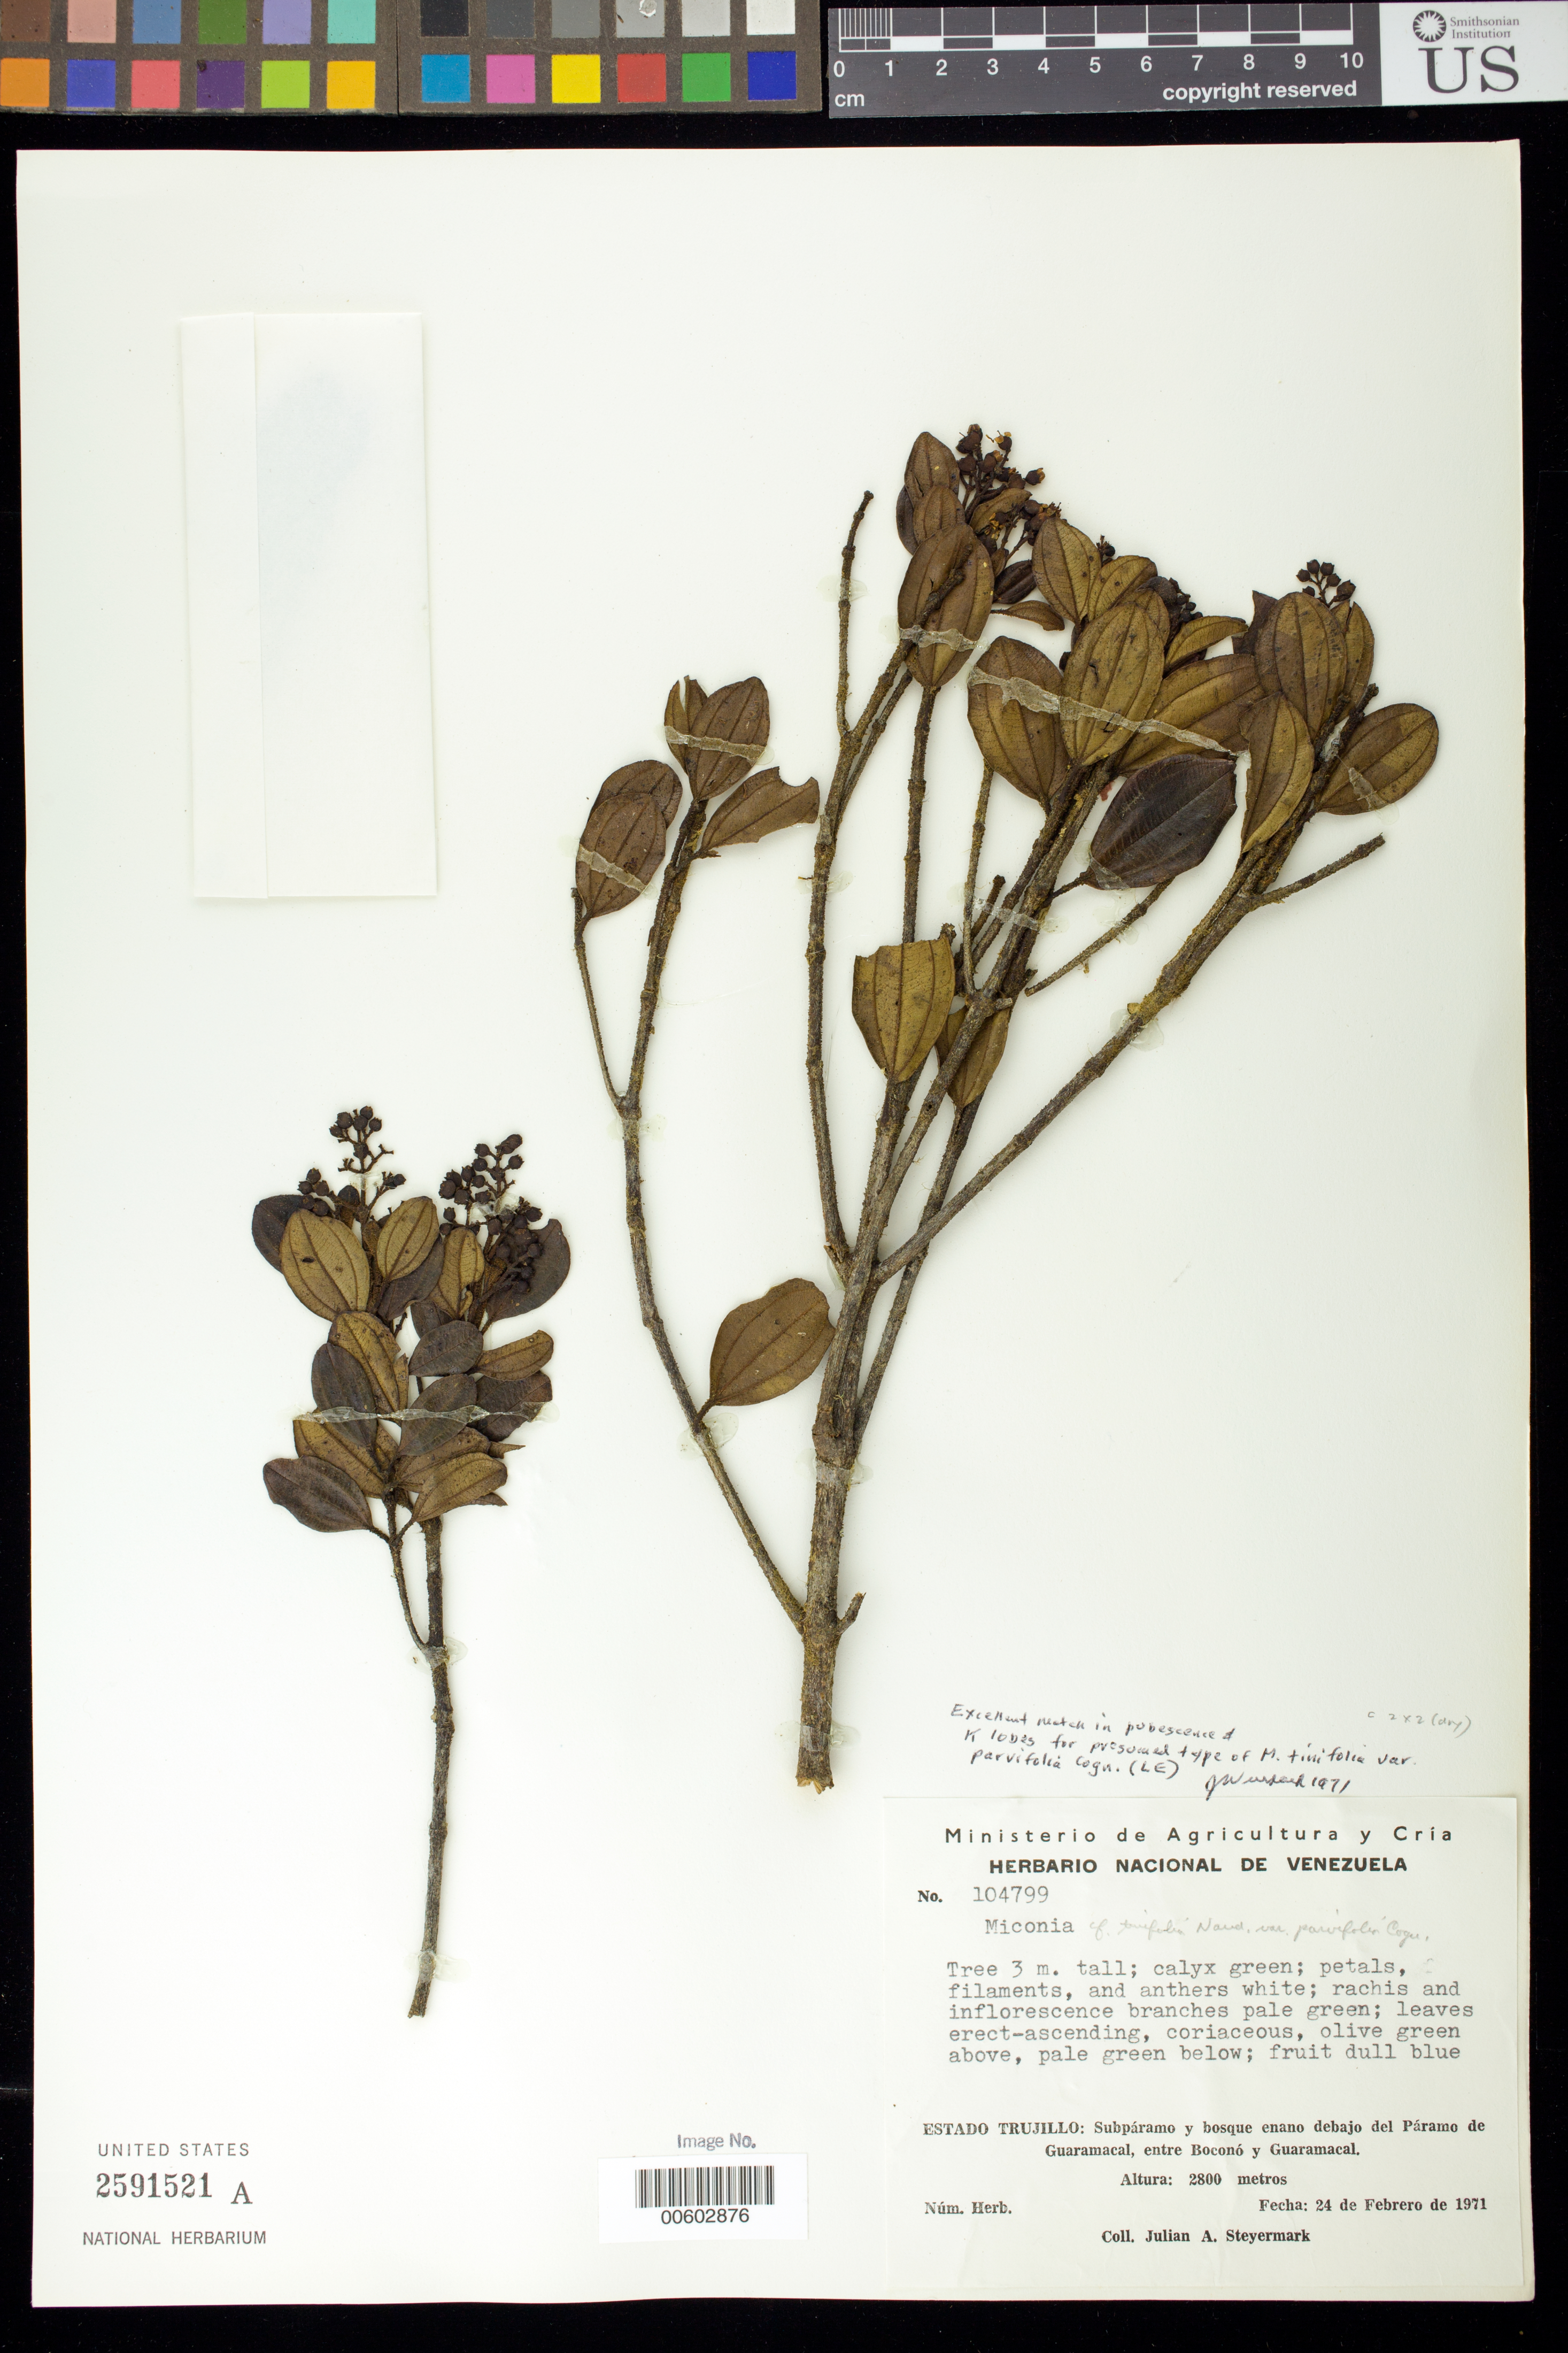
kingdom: Plantae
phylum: Tracheophyta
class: Magnoliopsida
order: Myrtales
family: Melastomataceae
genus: Miconia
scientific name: Miconia tinifolia var. parvifolia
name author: Naudin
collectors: J. Steyermark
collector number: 104799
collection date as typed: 24 Feb 1971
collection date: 1971-02-24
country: Venezuela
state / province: Trujillo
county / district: Boconó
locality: Páramo de Guaramacal, entre Boconó y Guaramacal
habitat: Subpáramo y bosque enano debajo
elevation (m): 2800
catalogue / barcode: US 2591521A